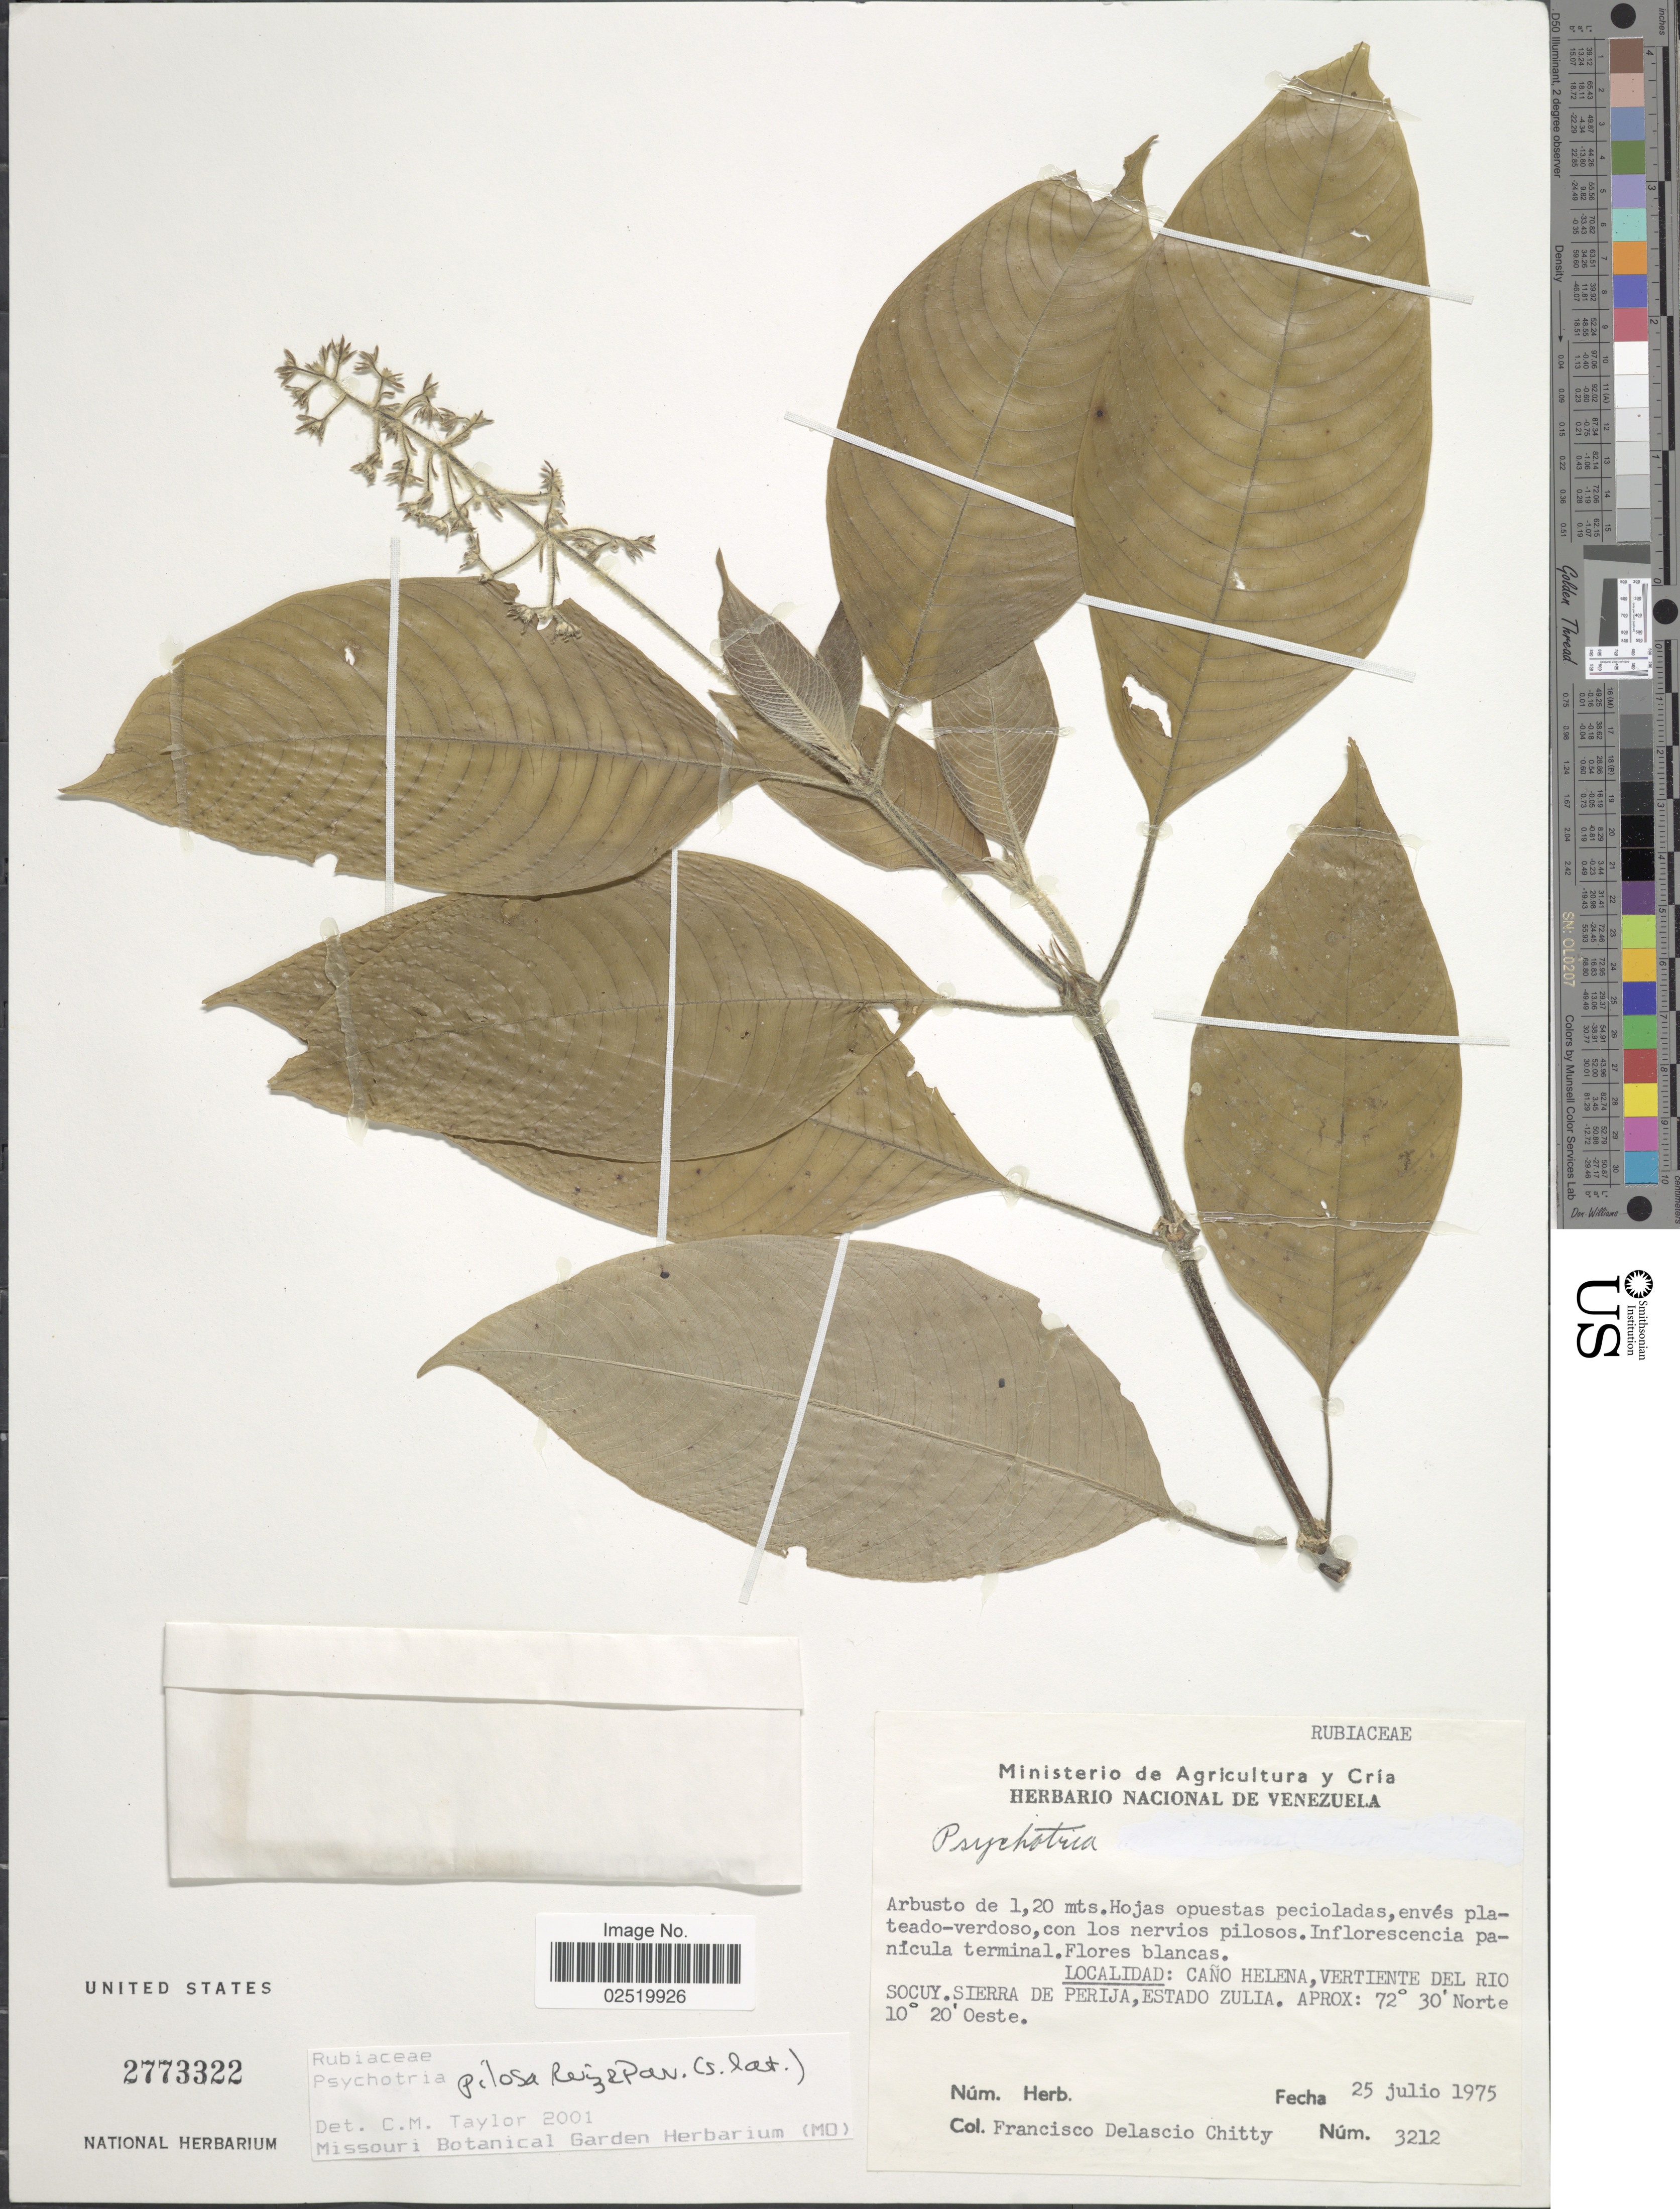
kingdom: Plantae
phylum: Tracheophyta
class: Magnoliopsida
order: Gentianales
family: Rubiaceae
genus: Psychotria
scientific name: Psychotria pilosa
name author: Ruiz & Pav.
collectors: F. Delascio C.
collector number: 3212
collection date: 1975-07-25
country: Venezuela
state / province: Zulia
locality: Cano Helena, Vertiente del Rio Socuy, Sierra de Perija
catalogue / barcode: US 2773322